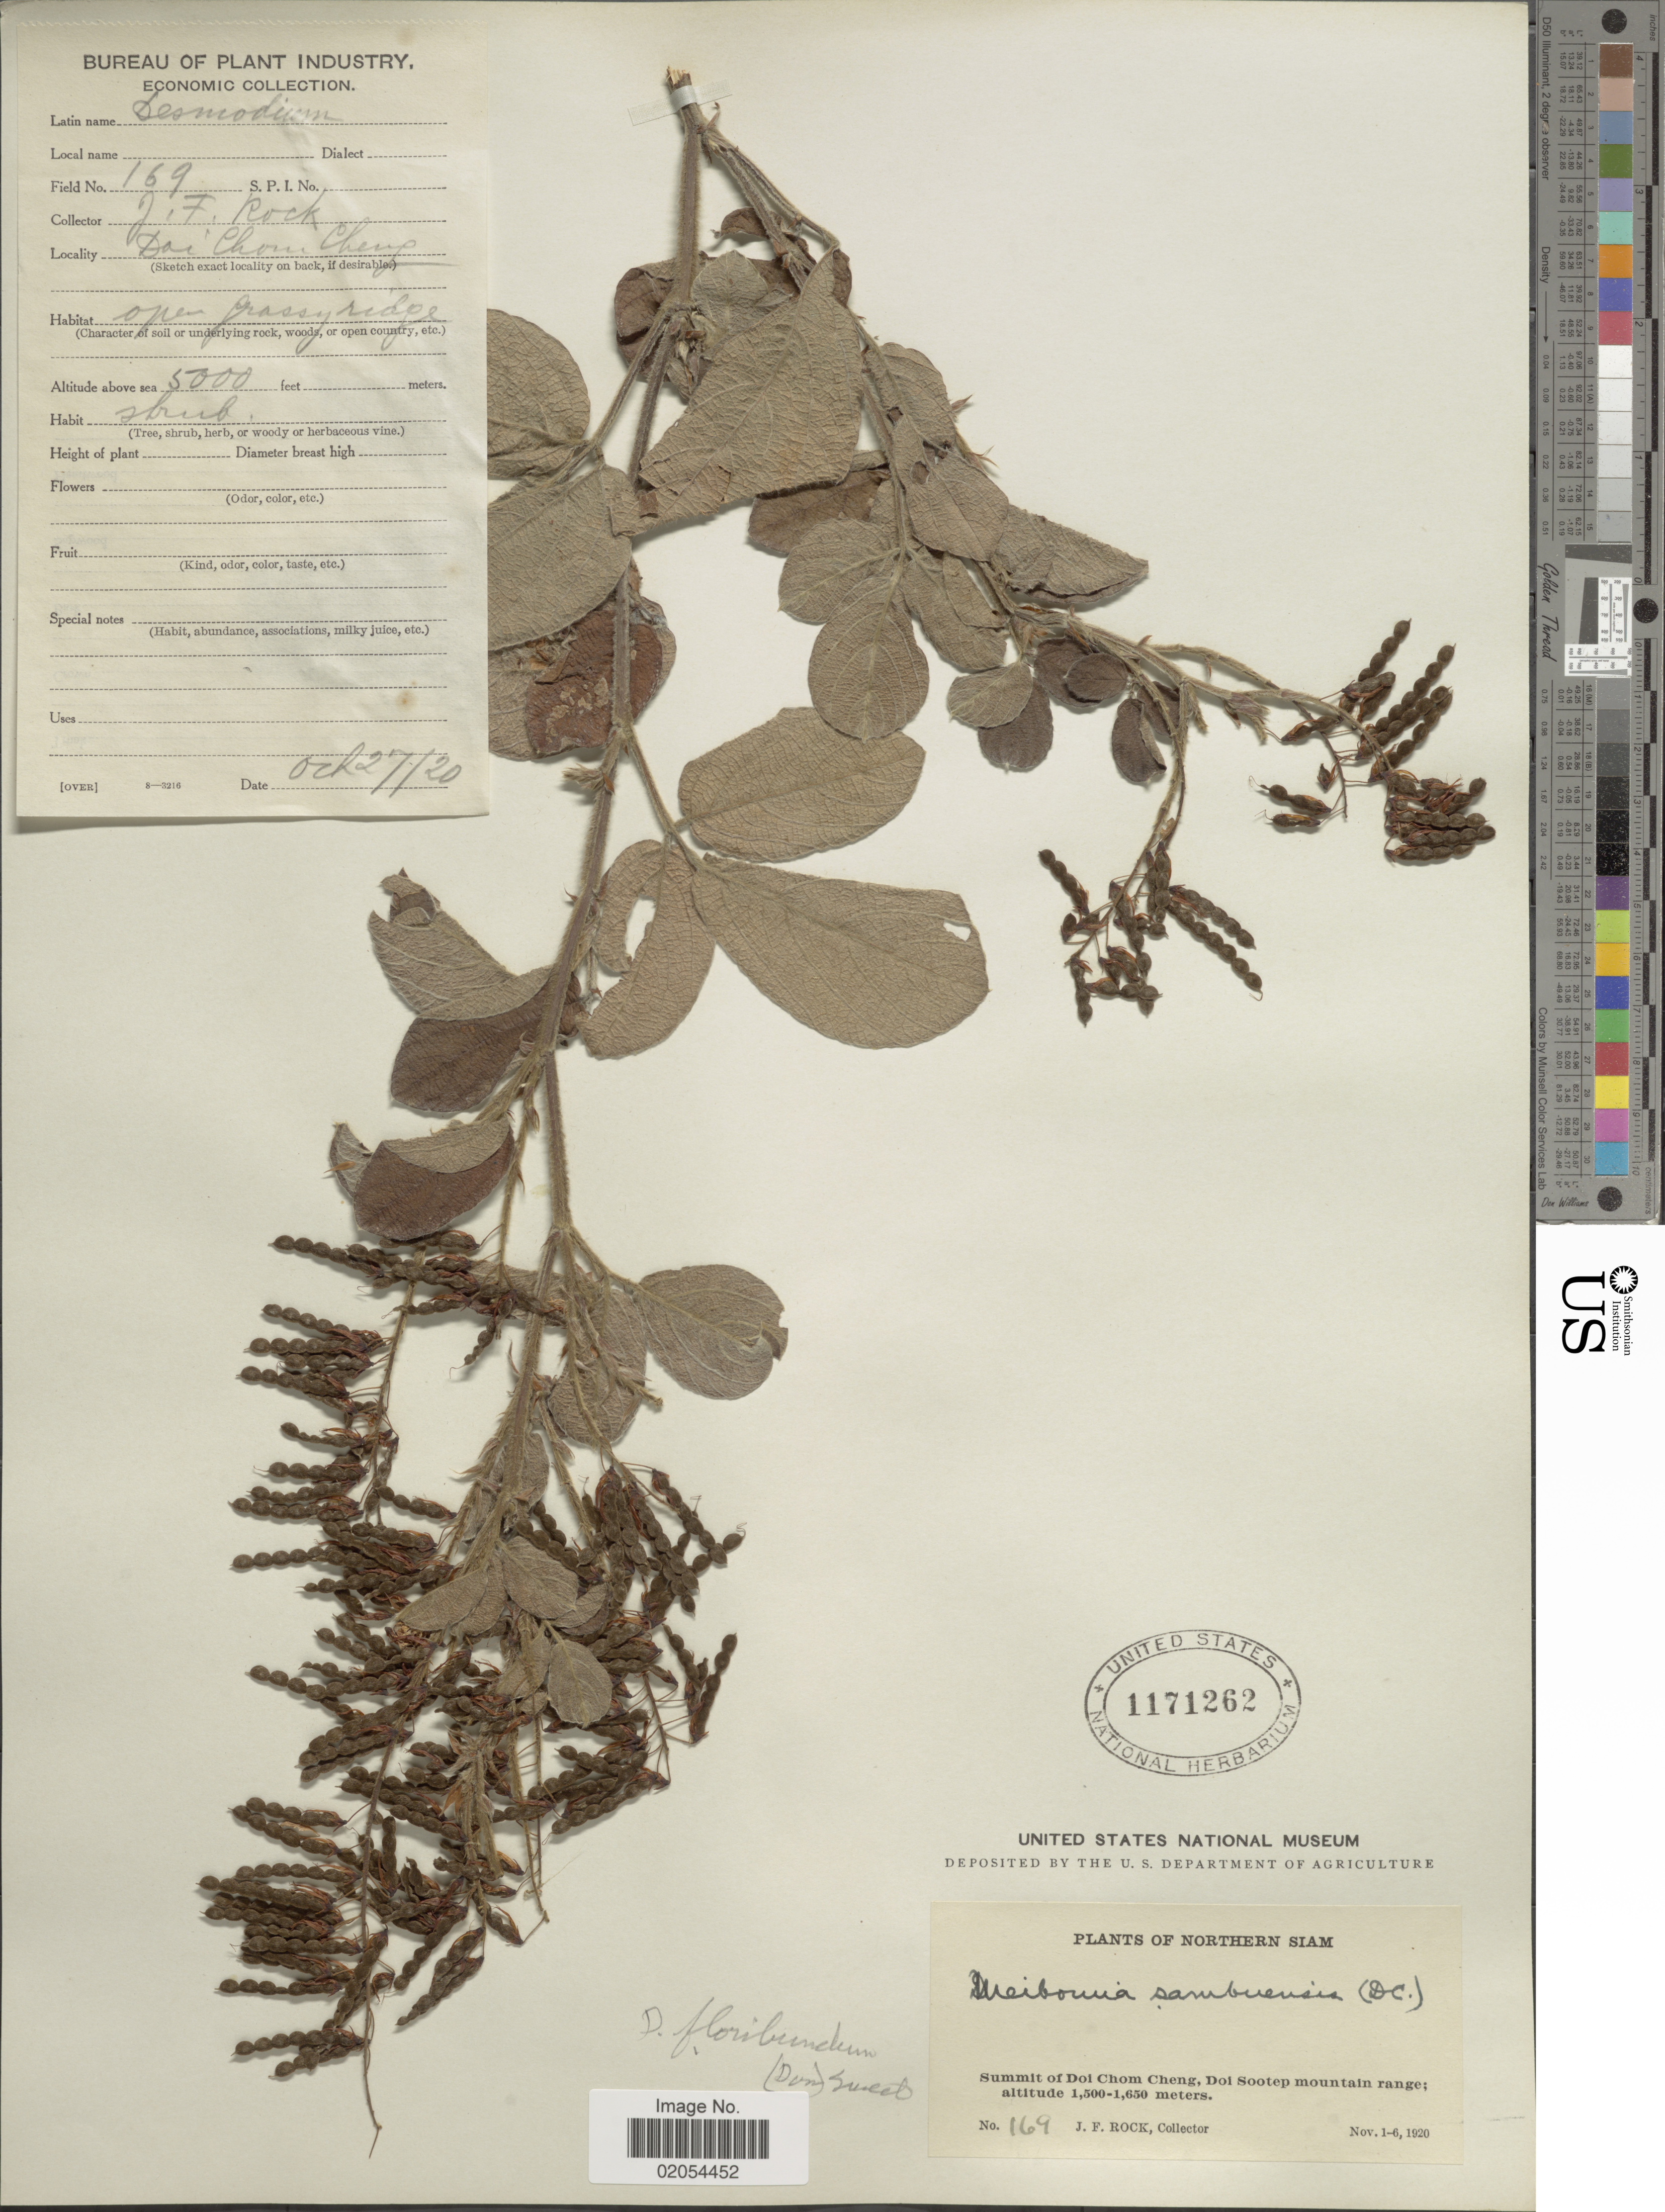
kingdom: Plantae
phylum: Tracheophyta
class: Magnoliopsida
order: Fabales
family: Fabaceae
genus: Ototropis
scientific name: Ototropis multiflora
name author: (DC.) H. Ohashi & K. Ohashi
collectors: J. Rock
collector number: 169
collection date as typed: Transcribed d/m/y: 27/10/20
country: Thailand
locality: Northern Siam, Summit of Doi Cheng, Doi Sootep mountain range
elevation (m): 1524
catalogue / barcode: US 1171262